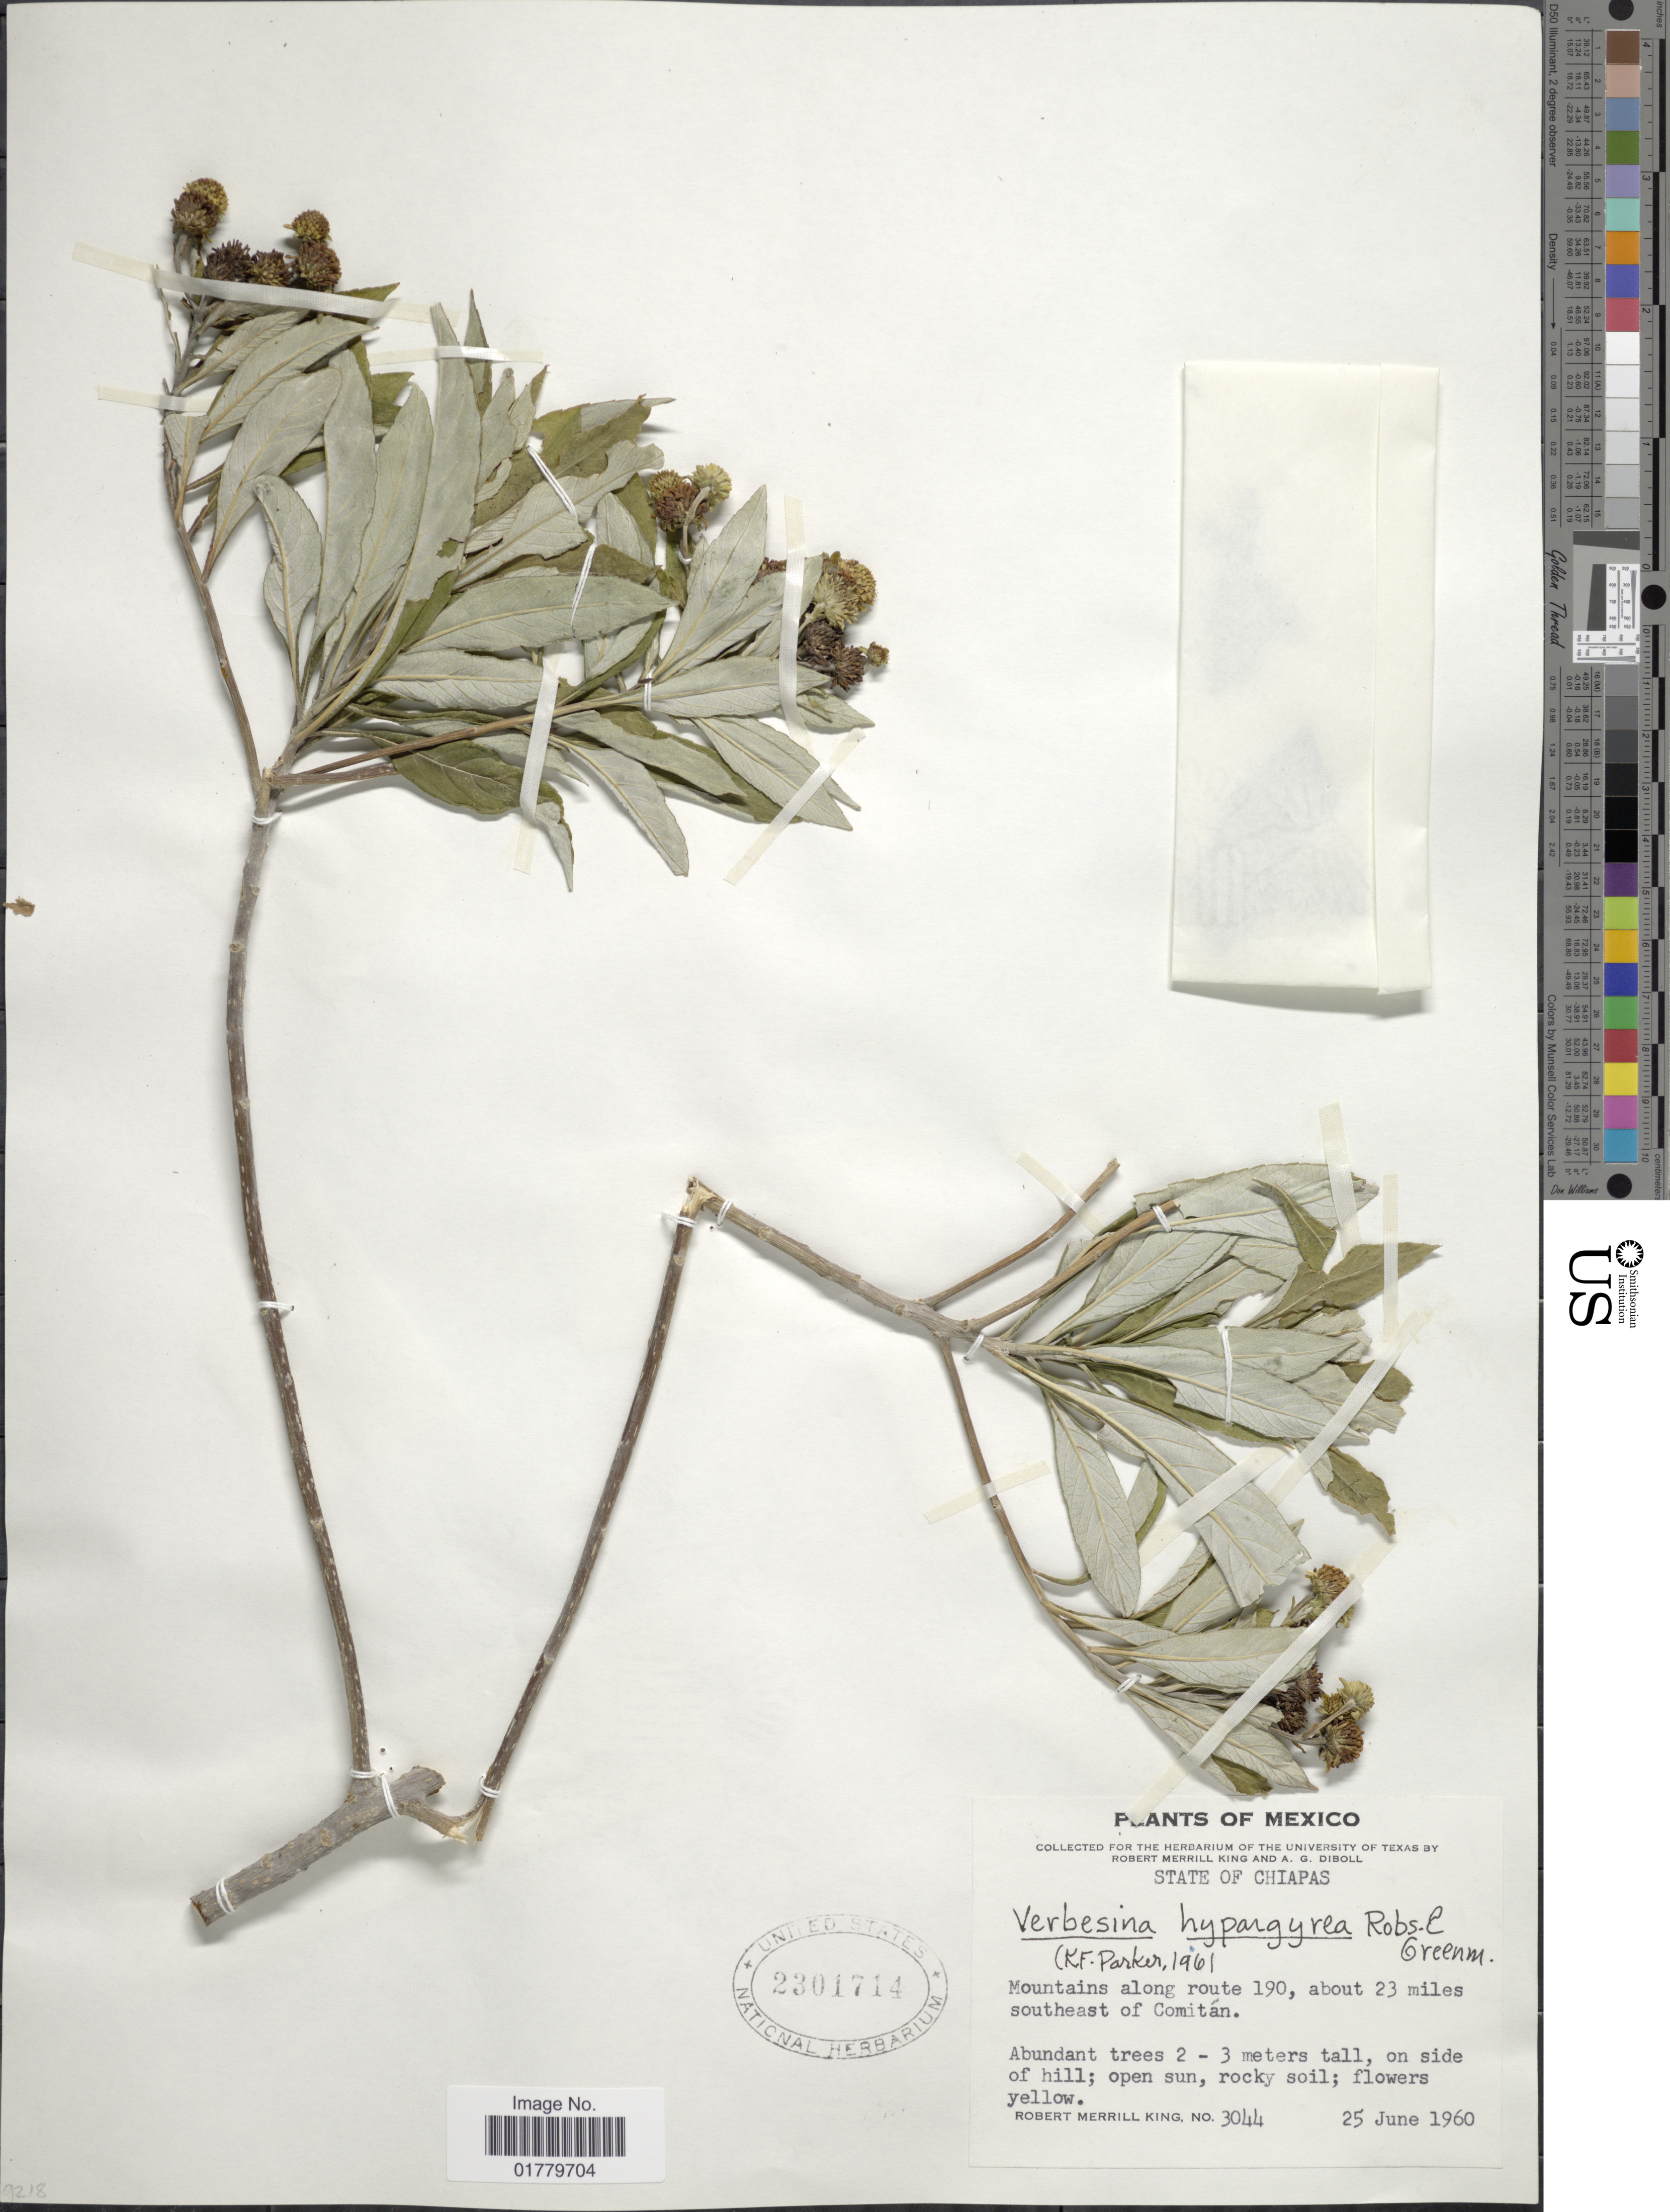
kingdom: Plantae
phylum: Tracheophyta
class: Magnoliopsida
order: Asterales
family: Asteraceae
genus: Verbesina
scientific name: Verbesina hypargyrea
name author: B.L. Rob. & Greenm.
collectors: R. M. King & A. Diboll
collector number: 3044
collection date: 1960-06-25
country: Mexico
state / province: Chiapas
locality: State of Chiapas. Mountains along route 190, about 23 miles southeast of Comitán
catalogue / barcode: US 2301714